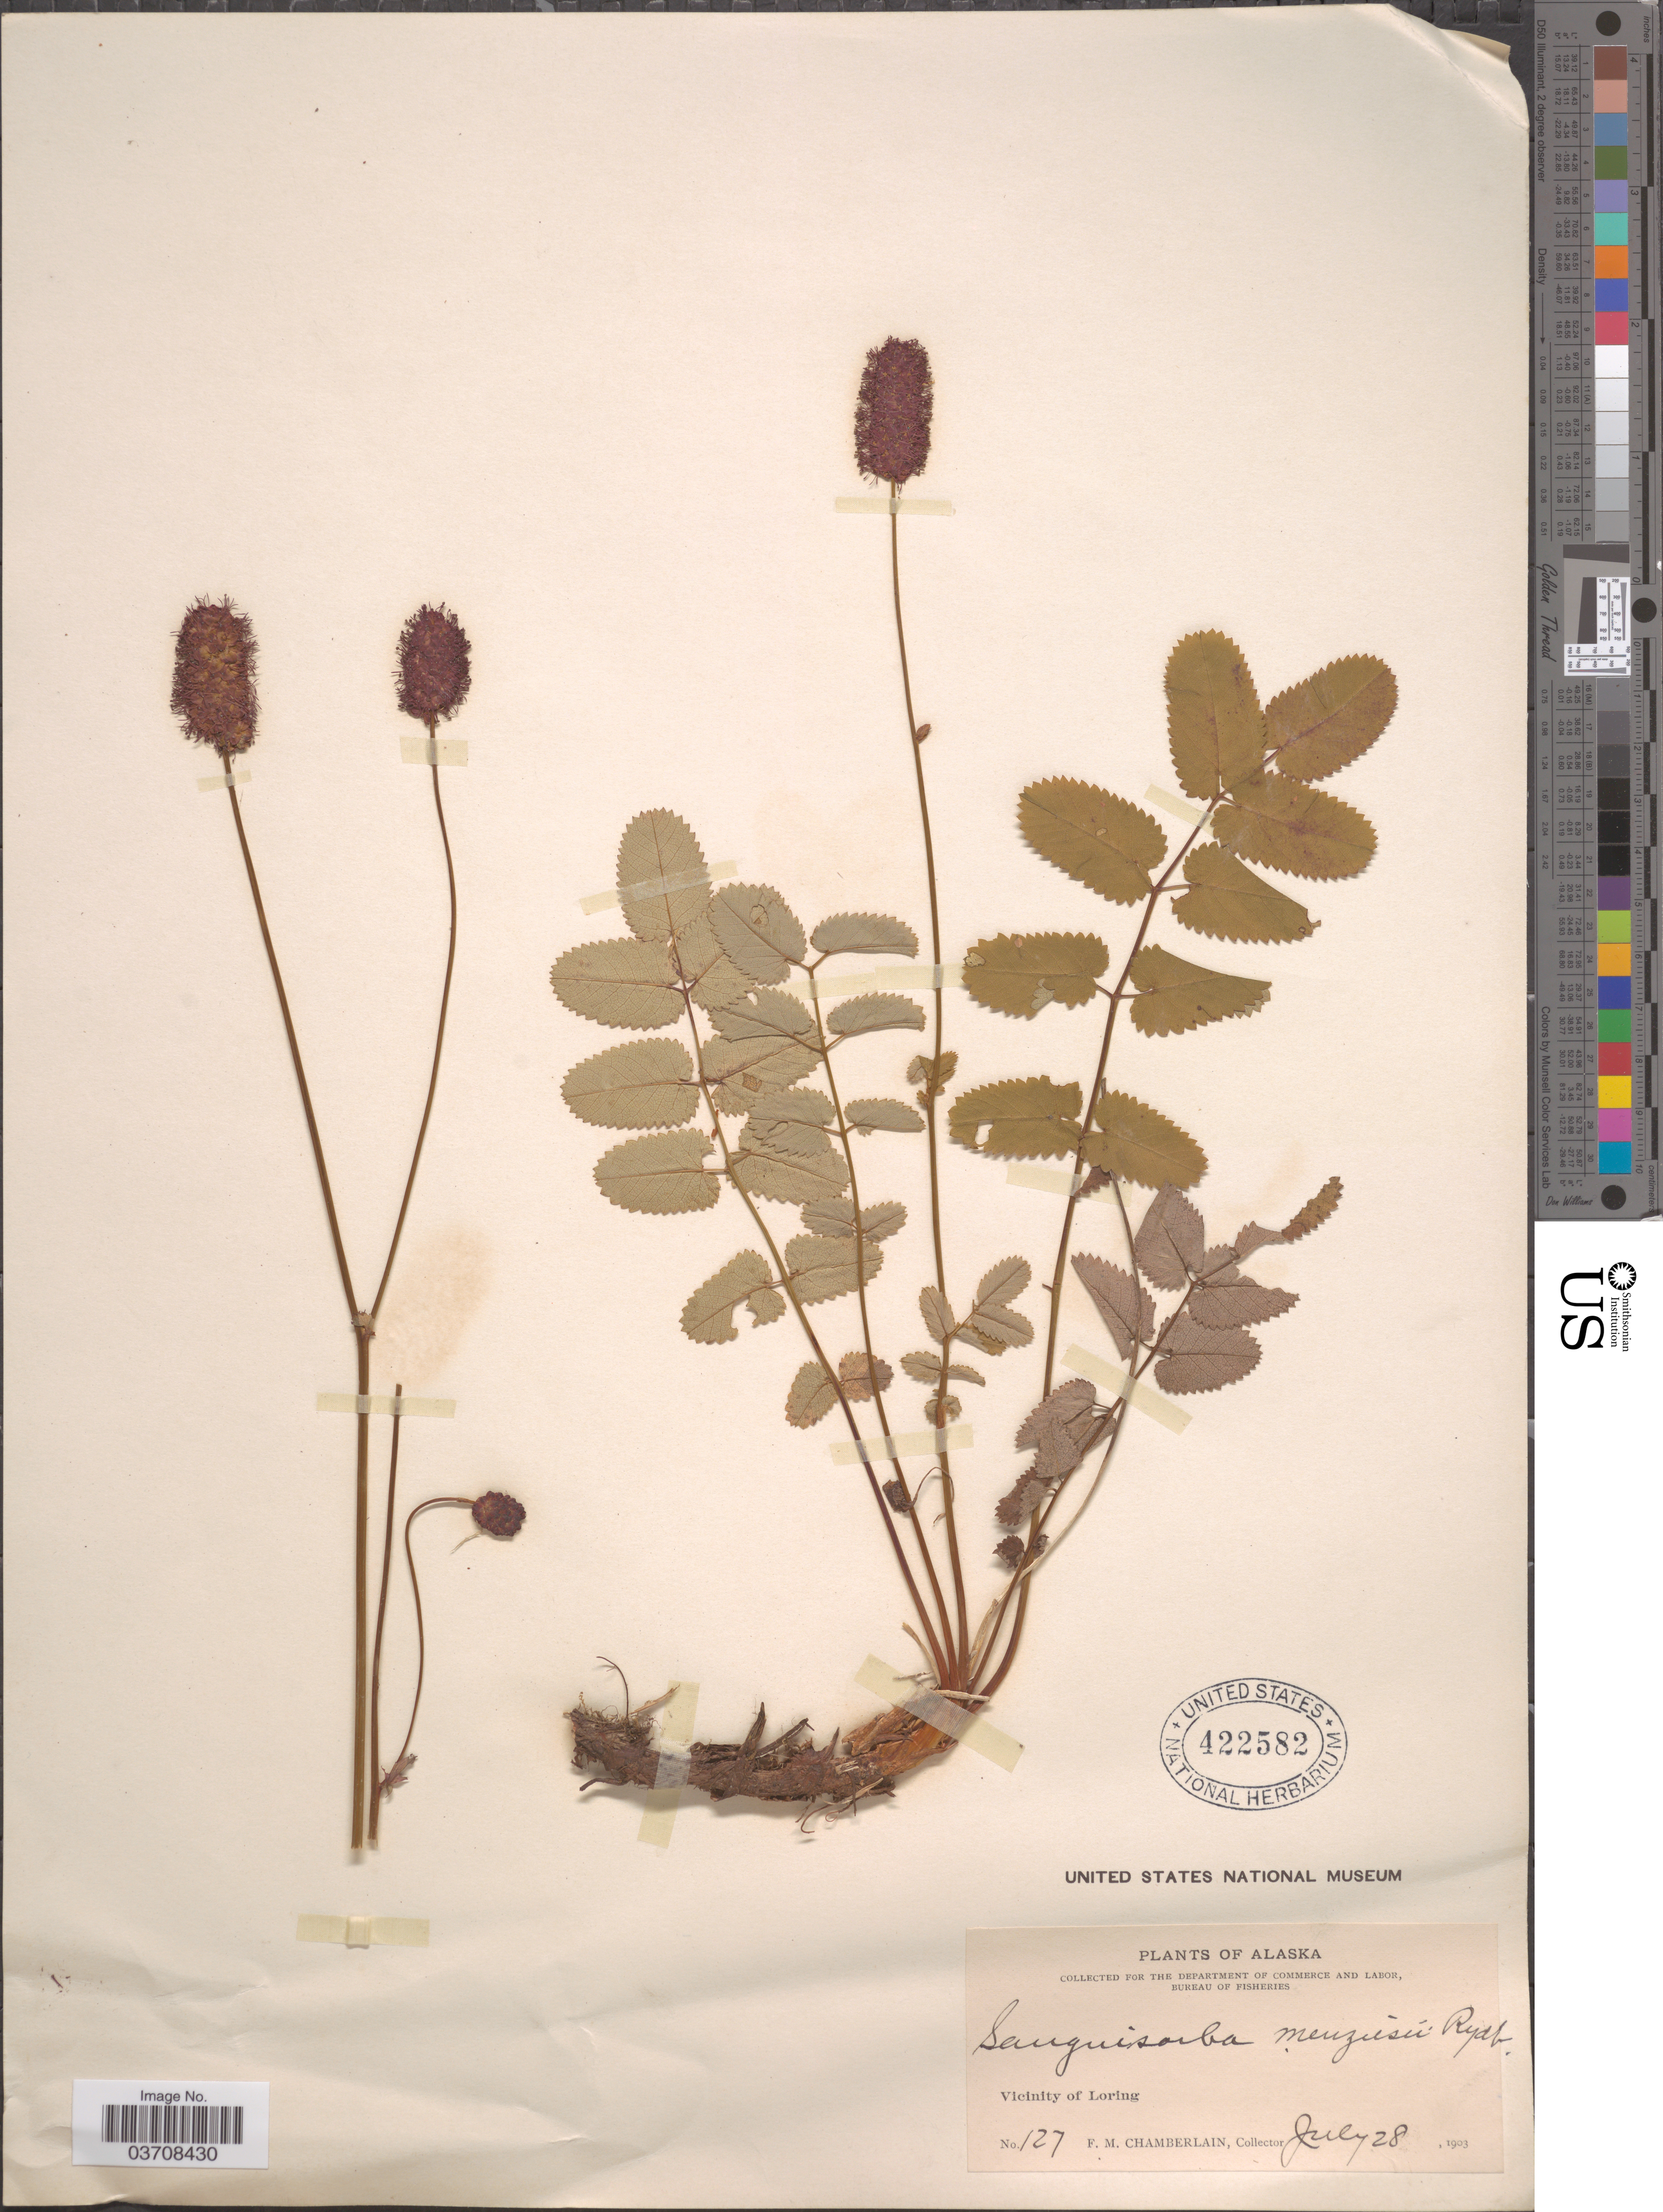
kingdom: Plantae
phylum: Tracheophyta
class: Magnoliopsida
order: Rosales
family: Rosaceae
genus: Sanguisorba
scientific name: Sanguisorba menziesii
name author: Rydb.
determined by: Strong, Mark T., (BOT), Smithsonian Institution - National Museum of Natural History (UNITED STATES)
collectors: F. Chamberlain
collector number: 127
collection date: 1903-07-28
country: United States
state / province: Alaska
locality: Vicinity of Loring.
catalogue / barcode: US 422582